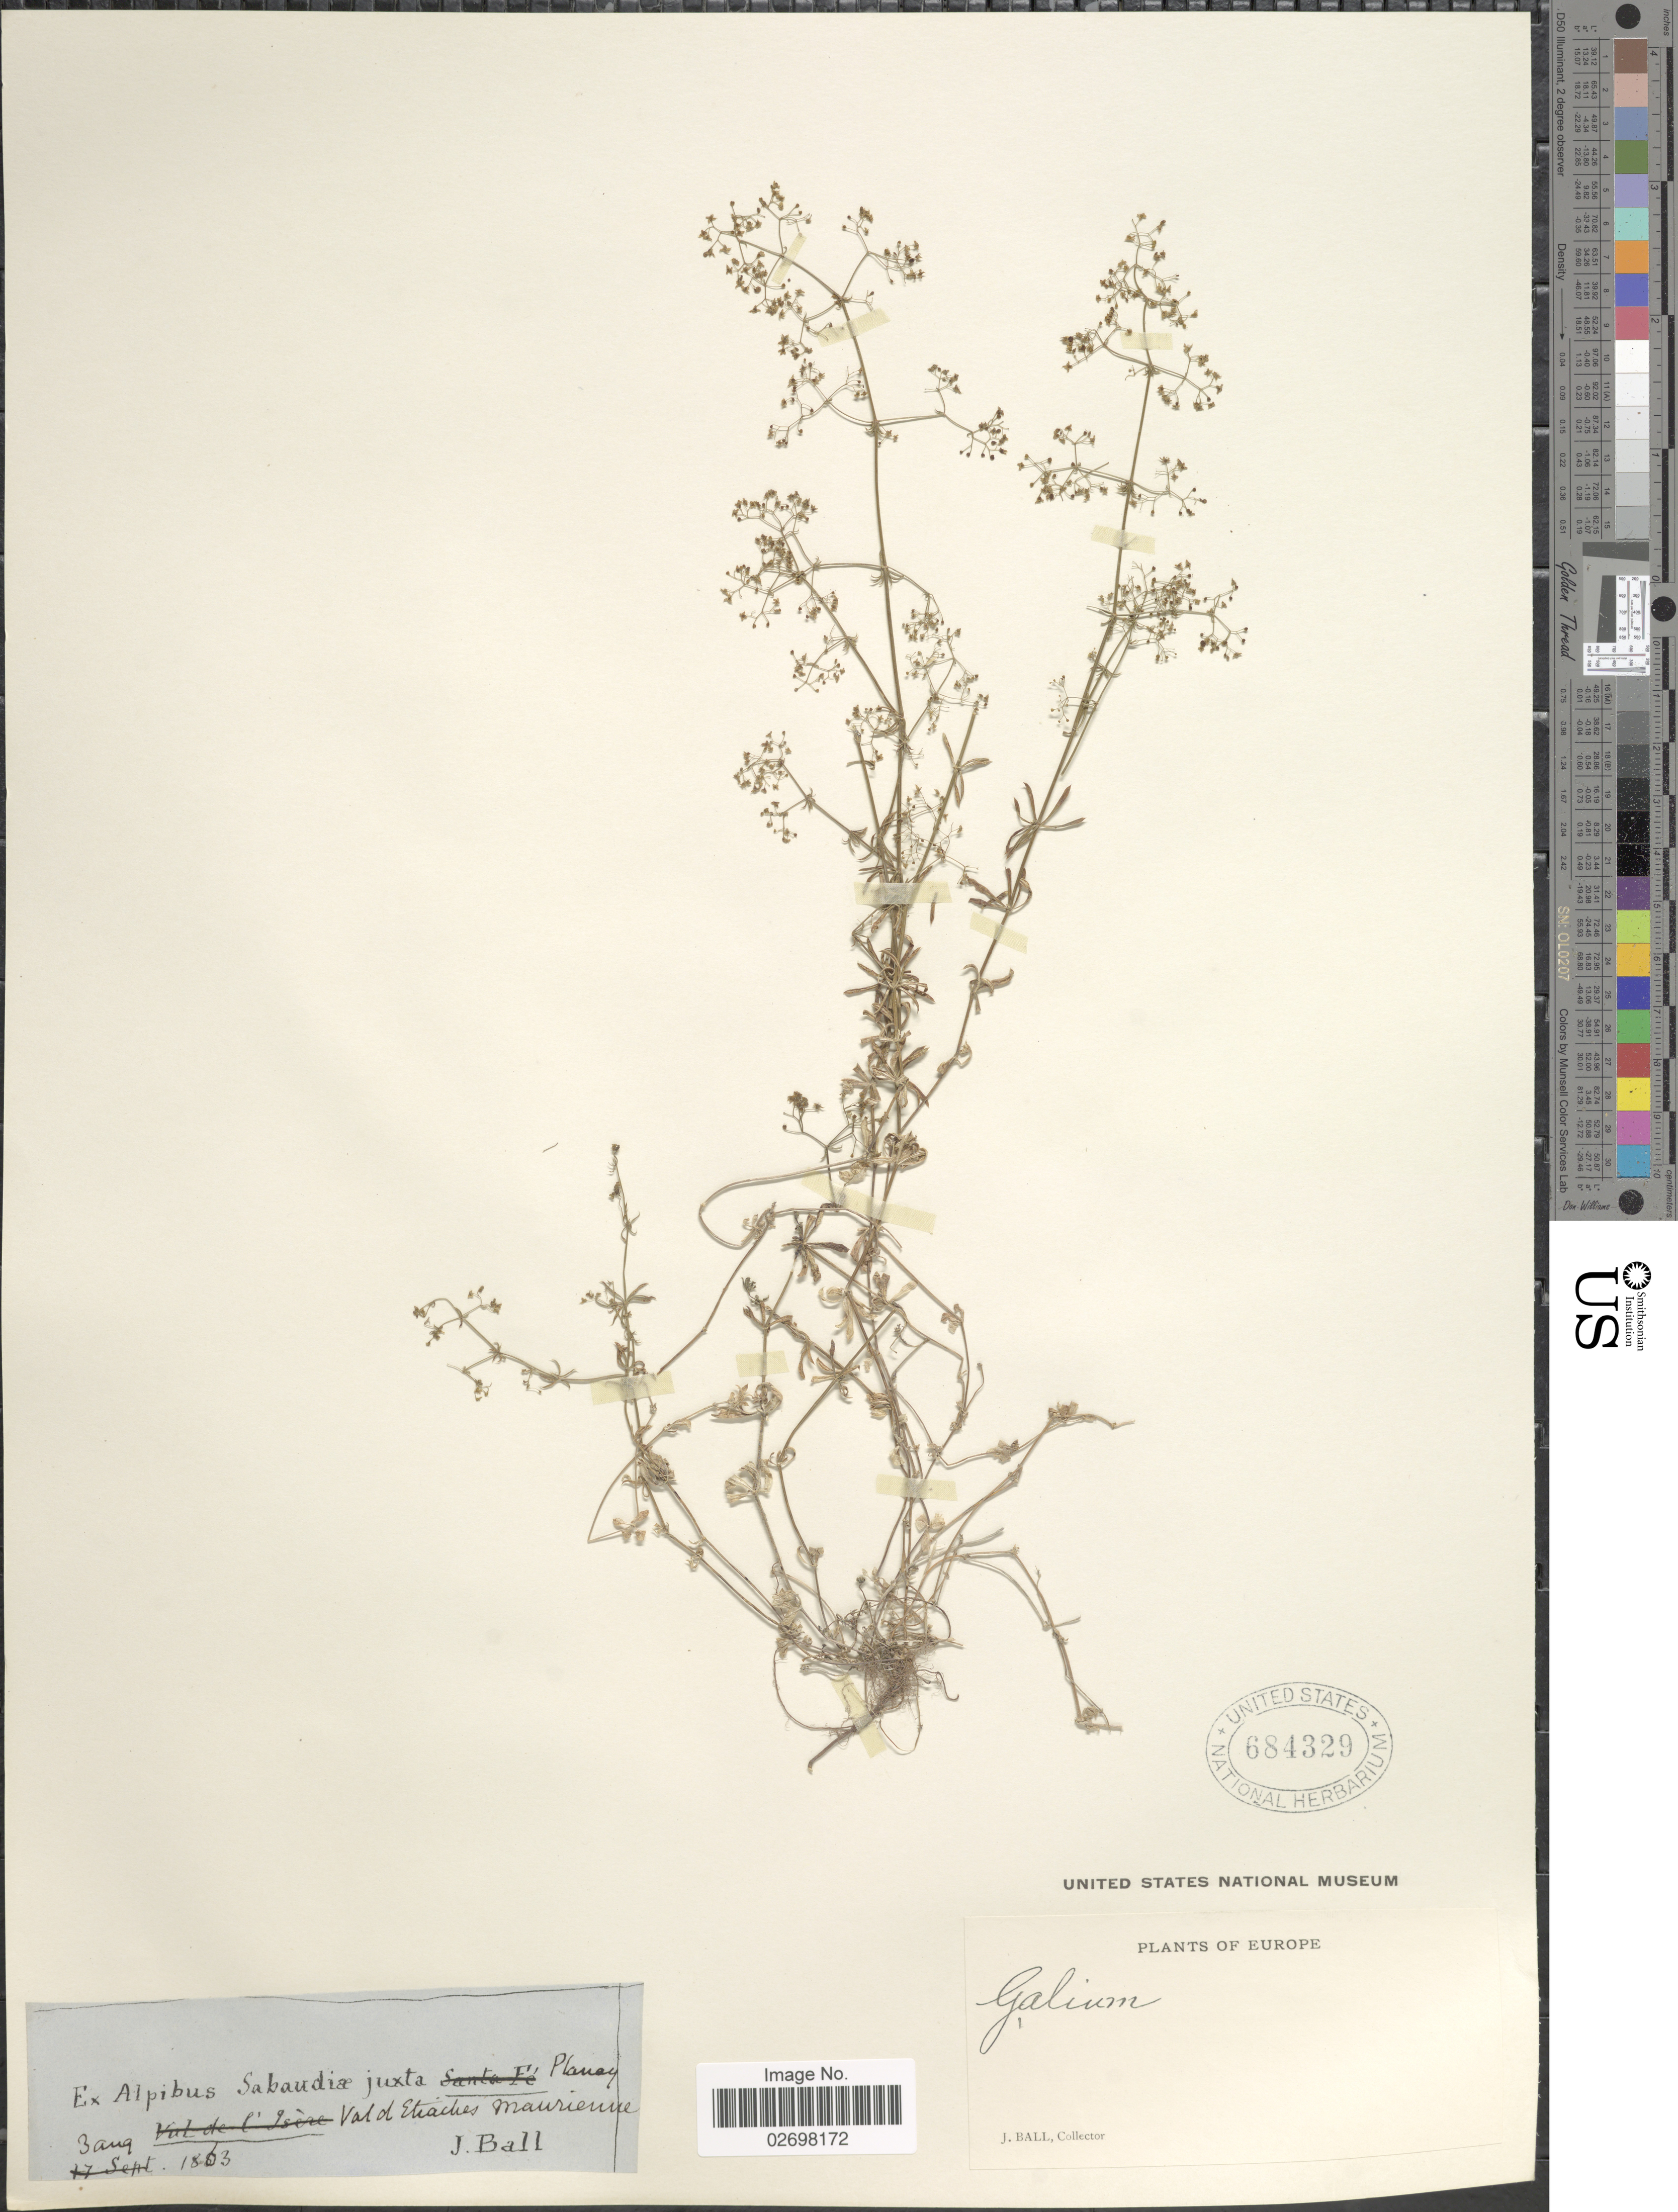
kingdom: Plantae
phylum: Tracheophyta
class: Magnoliopsida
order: Gentianales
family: Rubiaceae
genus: Galium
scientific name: Galium sp.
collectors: J. Ball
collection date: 1863-08-03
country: France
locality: Ex Alpibus Sabaudiæ juxta Planay Val d Etiaches Maurienne.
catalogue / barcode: US 684329